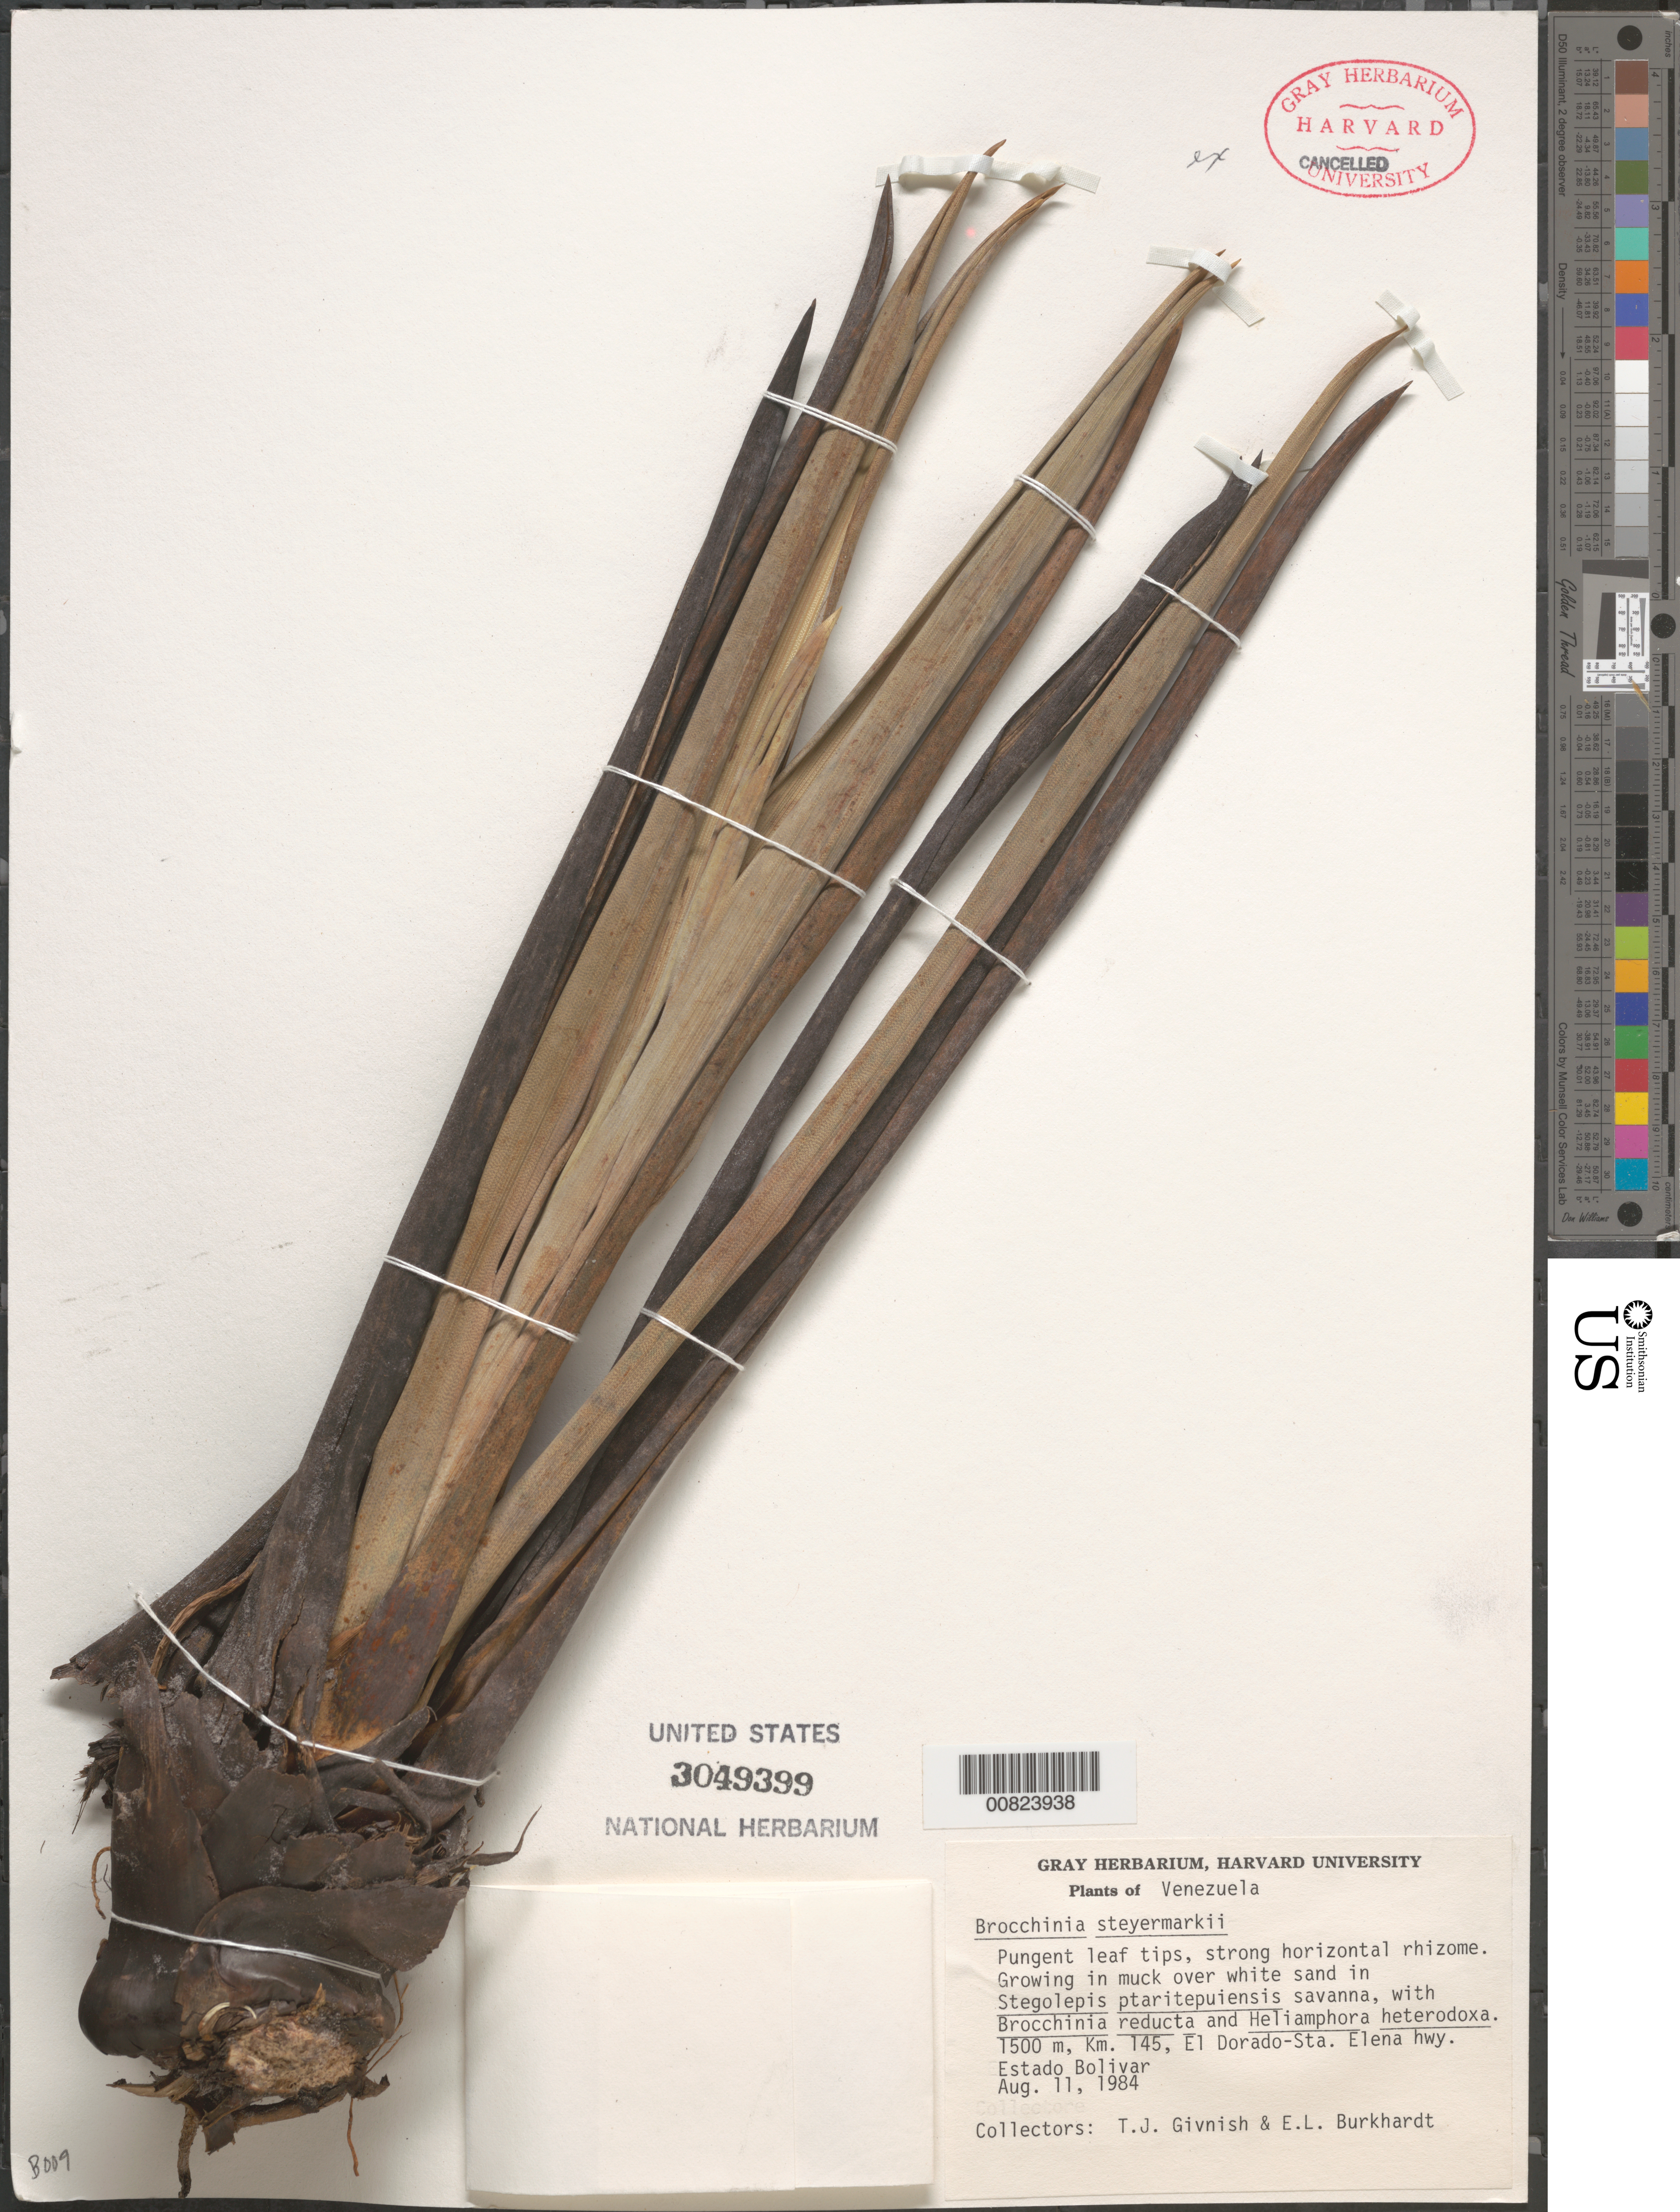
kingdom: Plantae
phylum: Tracheophyta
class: Liliopsida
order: Poales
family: Bromeliaceae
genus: Brocchinia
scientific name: Brocchinia steyermarkii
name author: L.B. Sm.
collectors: T. J. Givnish & E. Burkhardt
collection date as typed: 11-Aug-84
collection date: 1984-08-11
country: Venezuela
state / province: Bolívar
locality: El Dorado to Santa Elena highway, km 145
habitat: Growing in muck over white sand in Stegolepsis ptaritepuiensis savanna, with Brocchinia reducta and Heliamphora heterodoxa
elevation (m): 1500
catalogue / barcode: US 3049399